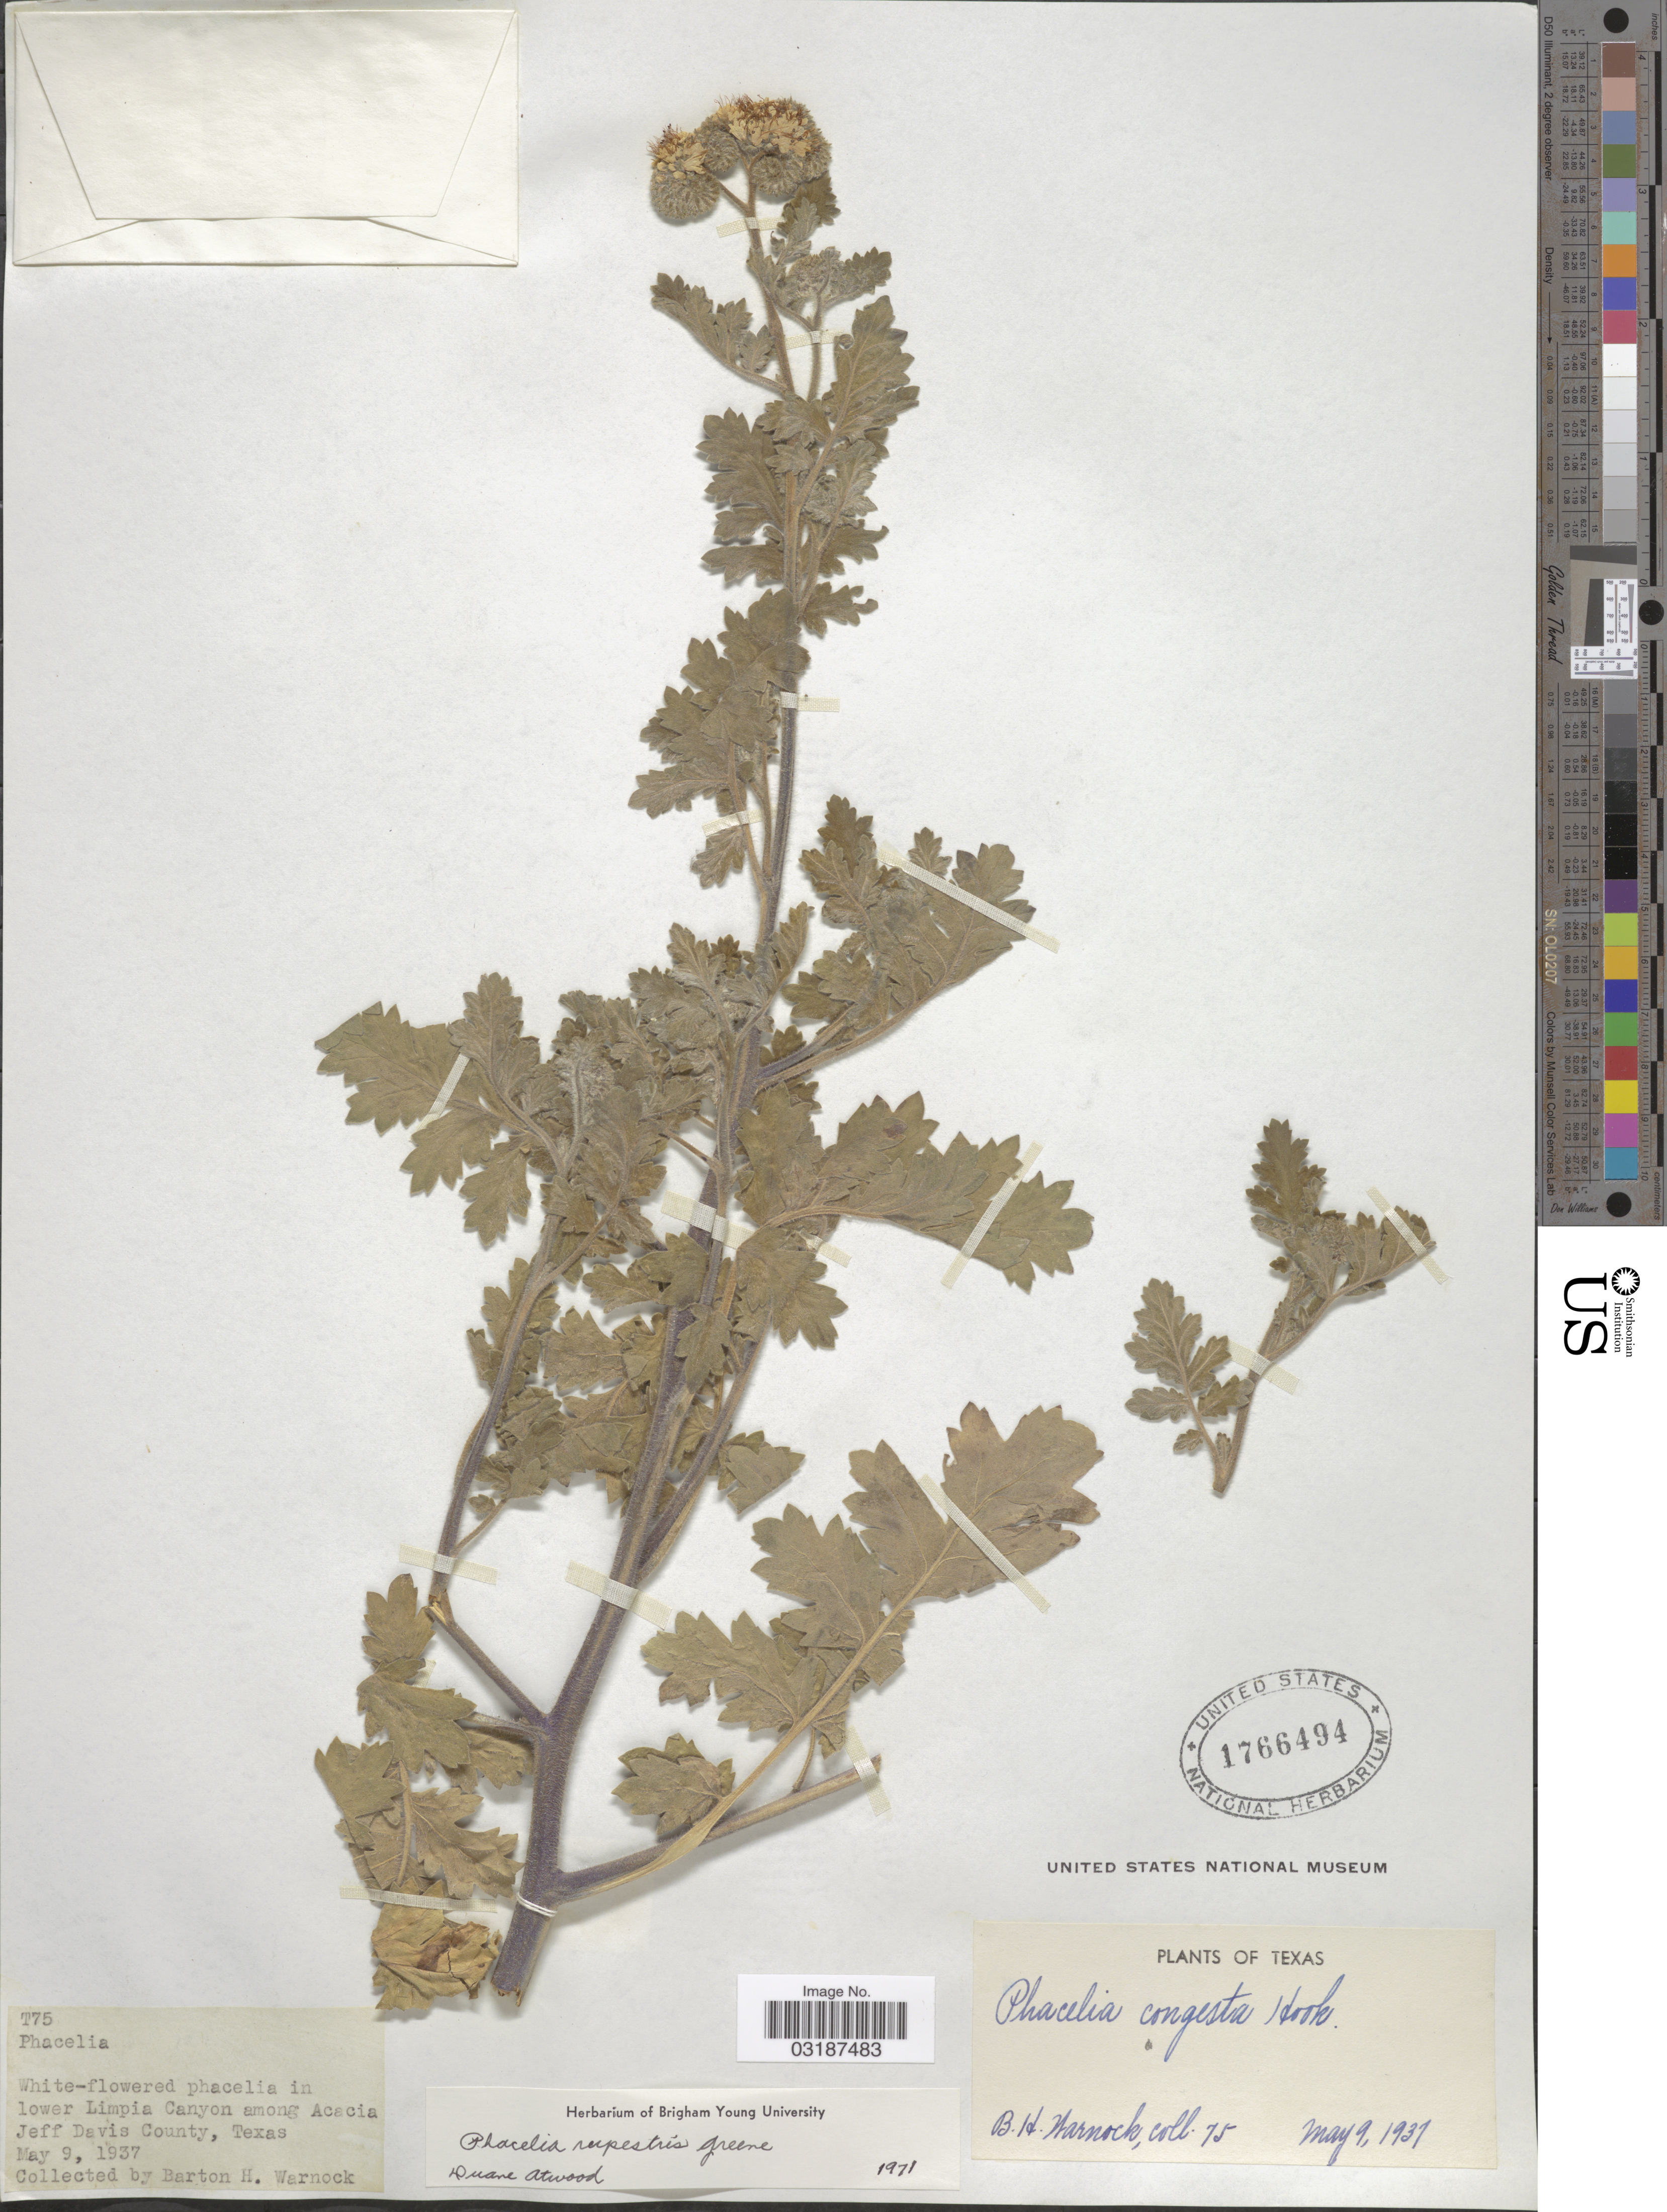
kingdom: Plantae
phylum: Tracheophyta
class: Magnoliopsida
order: Boraginales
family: Hydrophyllaceae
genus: Phacelia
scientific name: Phacelia rupestris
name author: Greene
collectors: B. H. Warnock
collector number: T75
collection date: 1937-05-09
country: United States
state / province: Texas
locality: In lower Limpia Canyon among Acacia Jeff Davis County.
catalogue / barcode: US 1766494